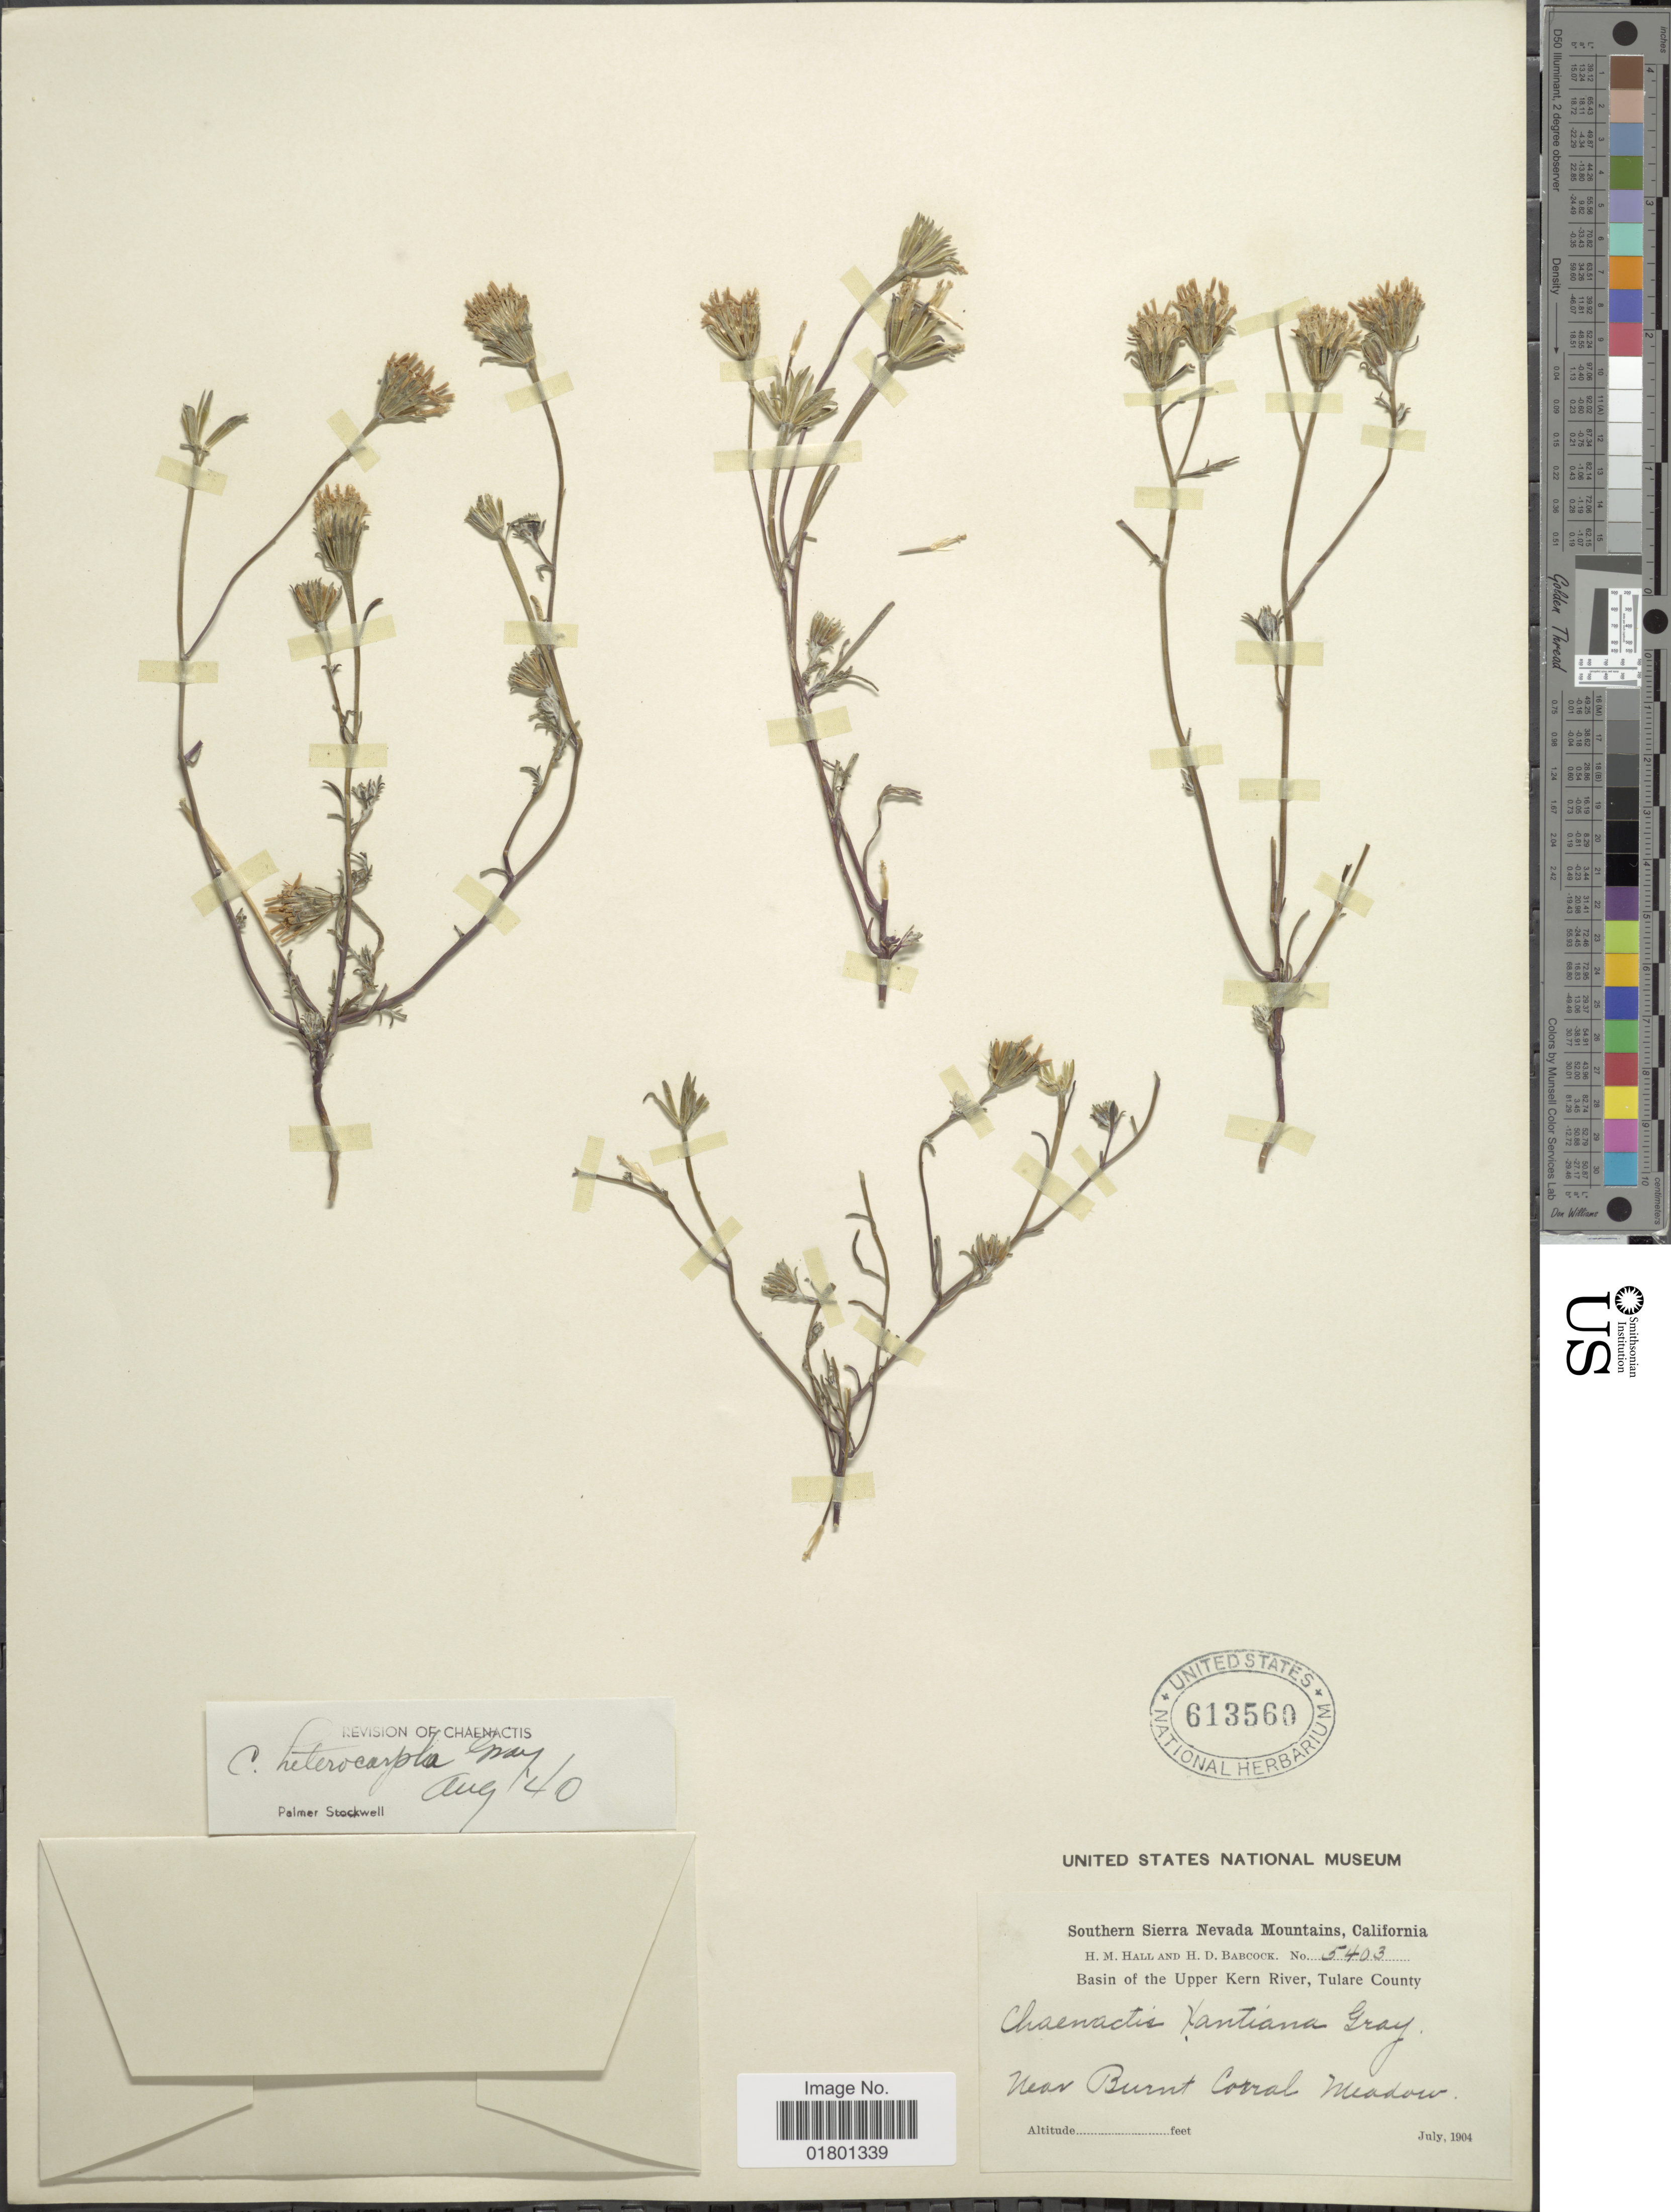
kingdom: Plantae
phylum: Tracheophyta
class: Magnoliopsida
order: Asterales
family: Asteraceae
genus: Chaenactis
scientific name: Chaenactis heterocarpha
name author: Torr. & A. Gray ex A. Gray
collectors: H. M. Hall & H. Babcock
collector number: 5403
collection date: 1904-07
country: United States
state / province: California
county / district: Tulare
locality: Southern Sierra Nevada Mountains, Basin of the Upper Kern River, Tulare County, near Burnt Corral Meadow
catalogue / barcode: US 613560